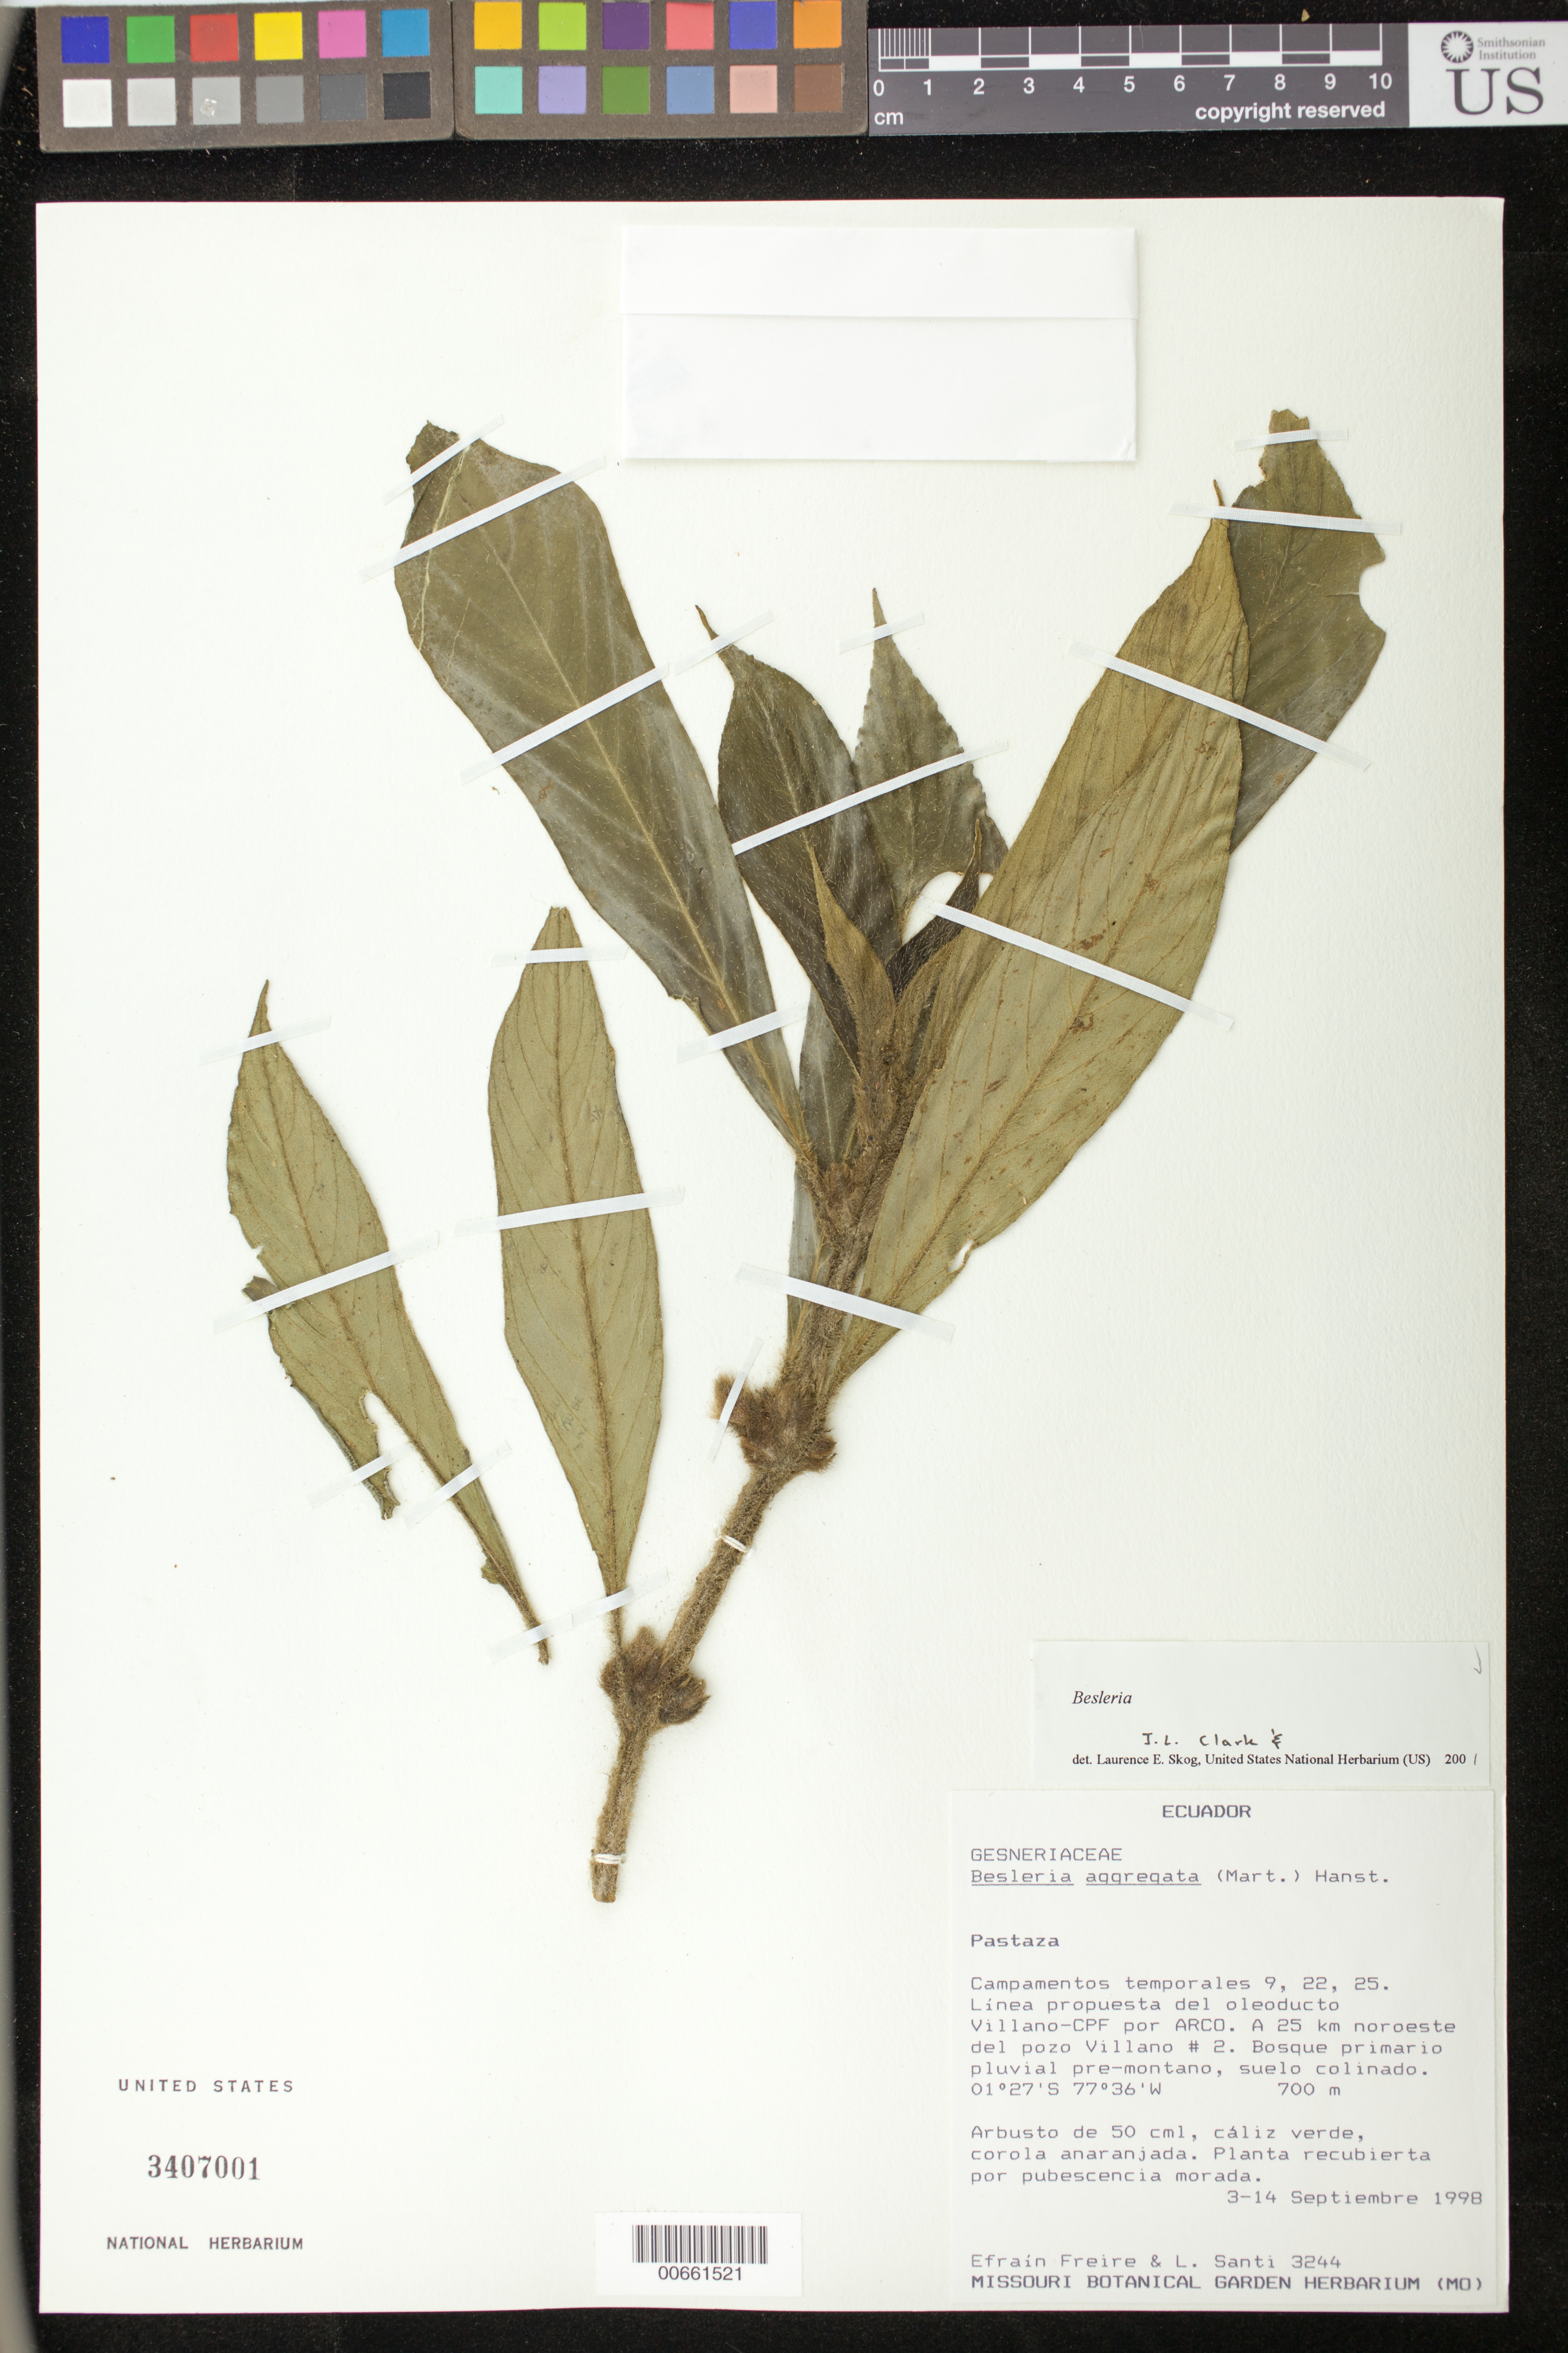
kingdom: Plantae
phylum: Tracheophyta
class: Magnoliopsida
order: Lamiales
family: Gesneriaceae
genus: Besleria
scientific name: Besleria sp.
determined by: Skog, Laurence E.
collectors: E. Freire & L. Santi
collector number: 3244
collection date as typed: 3-14 Sep 1998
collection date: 1998-09-03/1998-09-14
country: Ecuador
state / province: Pastaza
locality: Pastaza; Campamentos temporales 9, 22, 25, línea propuesta del oleoducto Villano-CPF por ARCO, a 25 km noroeste del pozo Villano #2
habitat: Bosque primario pluvial pre-montano, suelo colinado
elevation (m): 700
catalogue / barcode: US 3407001